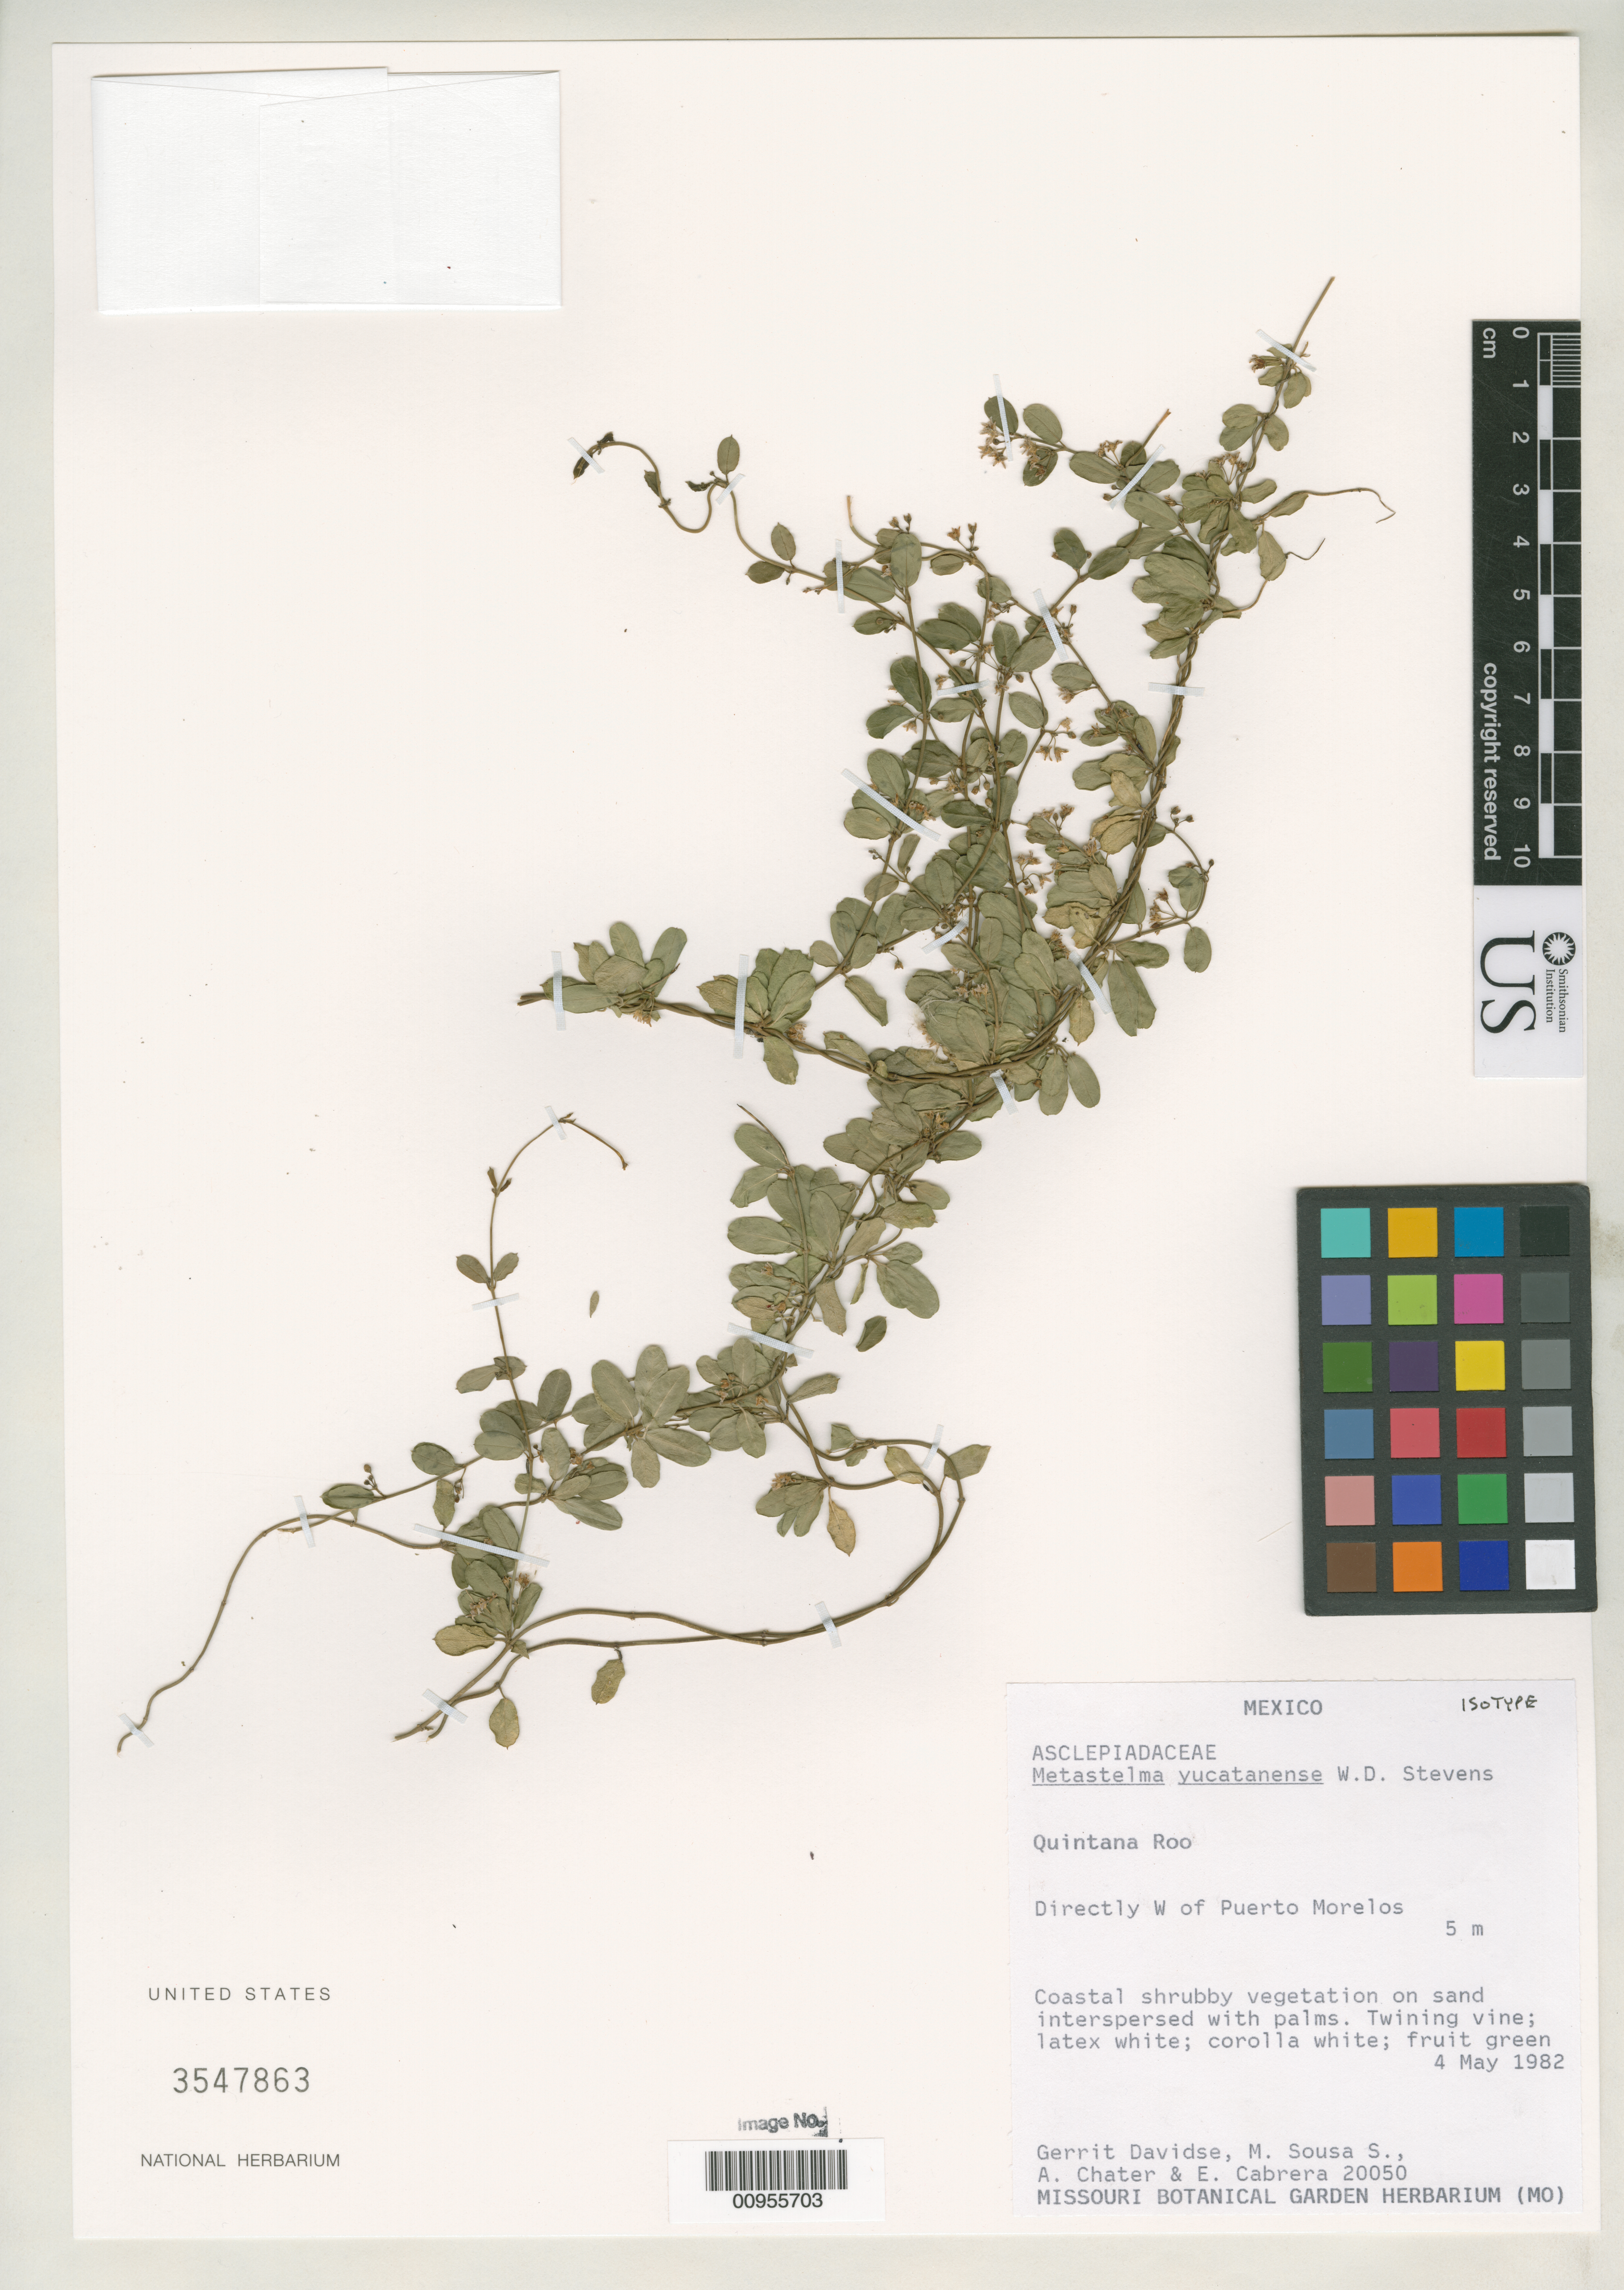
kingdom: Plantae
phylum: Tracheophyta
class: Magnoliopsida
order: Gentianales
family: Apocynaceae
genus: Metastelma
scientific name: Metastelma yucatanense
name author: W.D. Stevens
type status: Isotype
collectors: G. Davidse, M. Sousa S., A. O. Chater & E. Cabrera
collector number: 20050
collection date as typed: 04 May 1982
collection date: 1982-05-04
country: Mexico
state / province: Quintana Roo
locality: Directly W of Puerto Morelos.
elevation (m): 5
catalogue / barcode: US 3547863